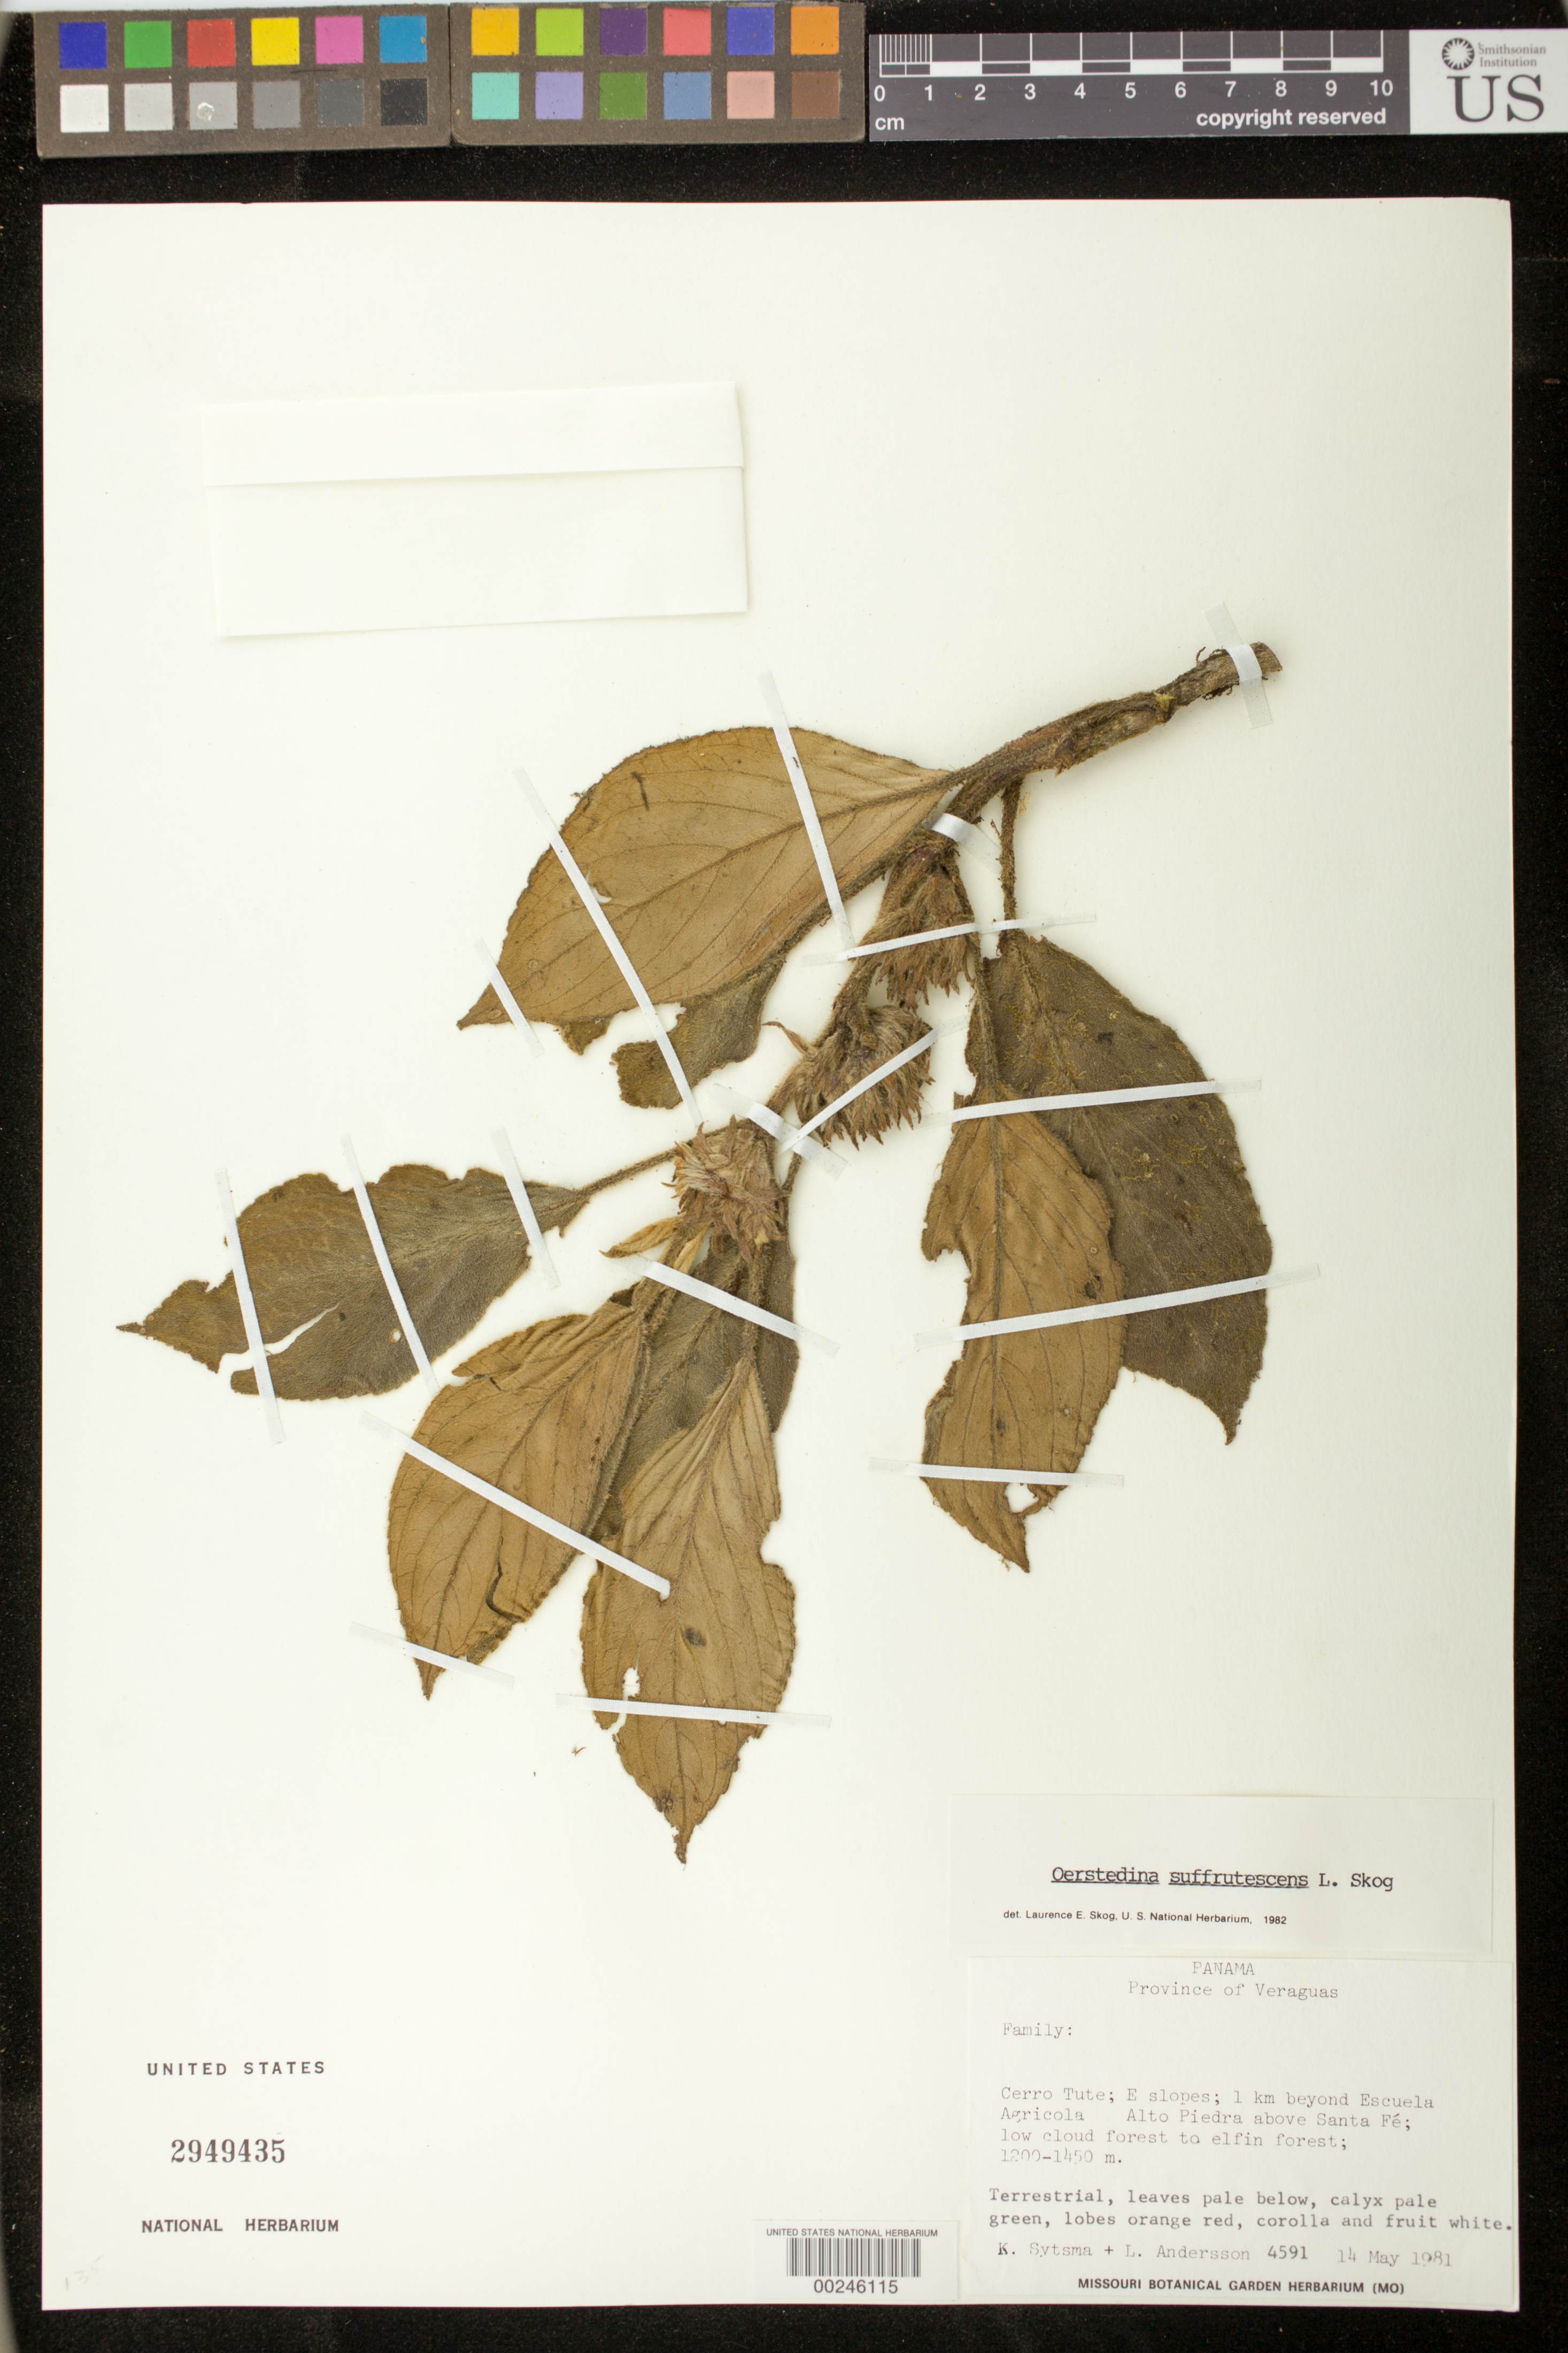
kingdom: Plantae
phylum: Tracheophyta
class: Magnoliopsida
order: Lamiales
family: Gesneriaceae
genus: Oerstedina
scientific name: Oerstedina suffrutescens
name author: L.E. Skog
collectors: K. J. Sytsma & L. Andersson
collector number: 4591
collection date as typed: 14 May 1981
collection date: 1981-05-14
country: Panama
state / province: Veraguas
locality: Cerro Tute, E slopes, 1 km beyond Escuela Agricola Alto Piedra above Santa Fe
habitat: Low cloud forest to elfin forest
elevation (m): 1200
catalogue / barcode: US 2949435